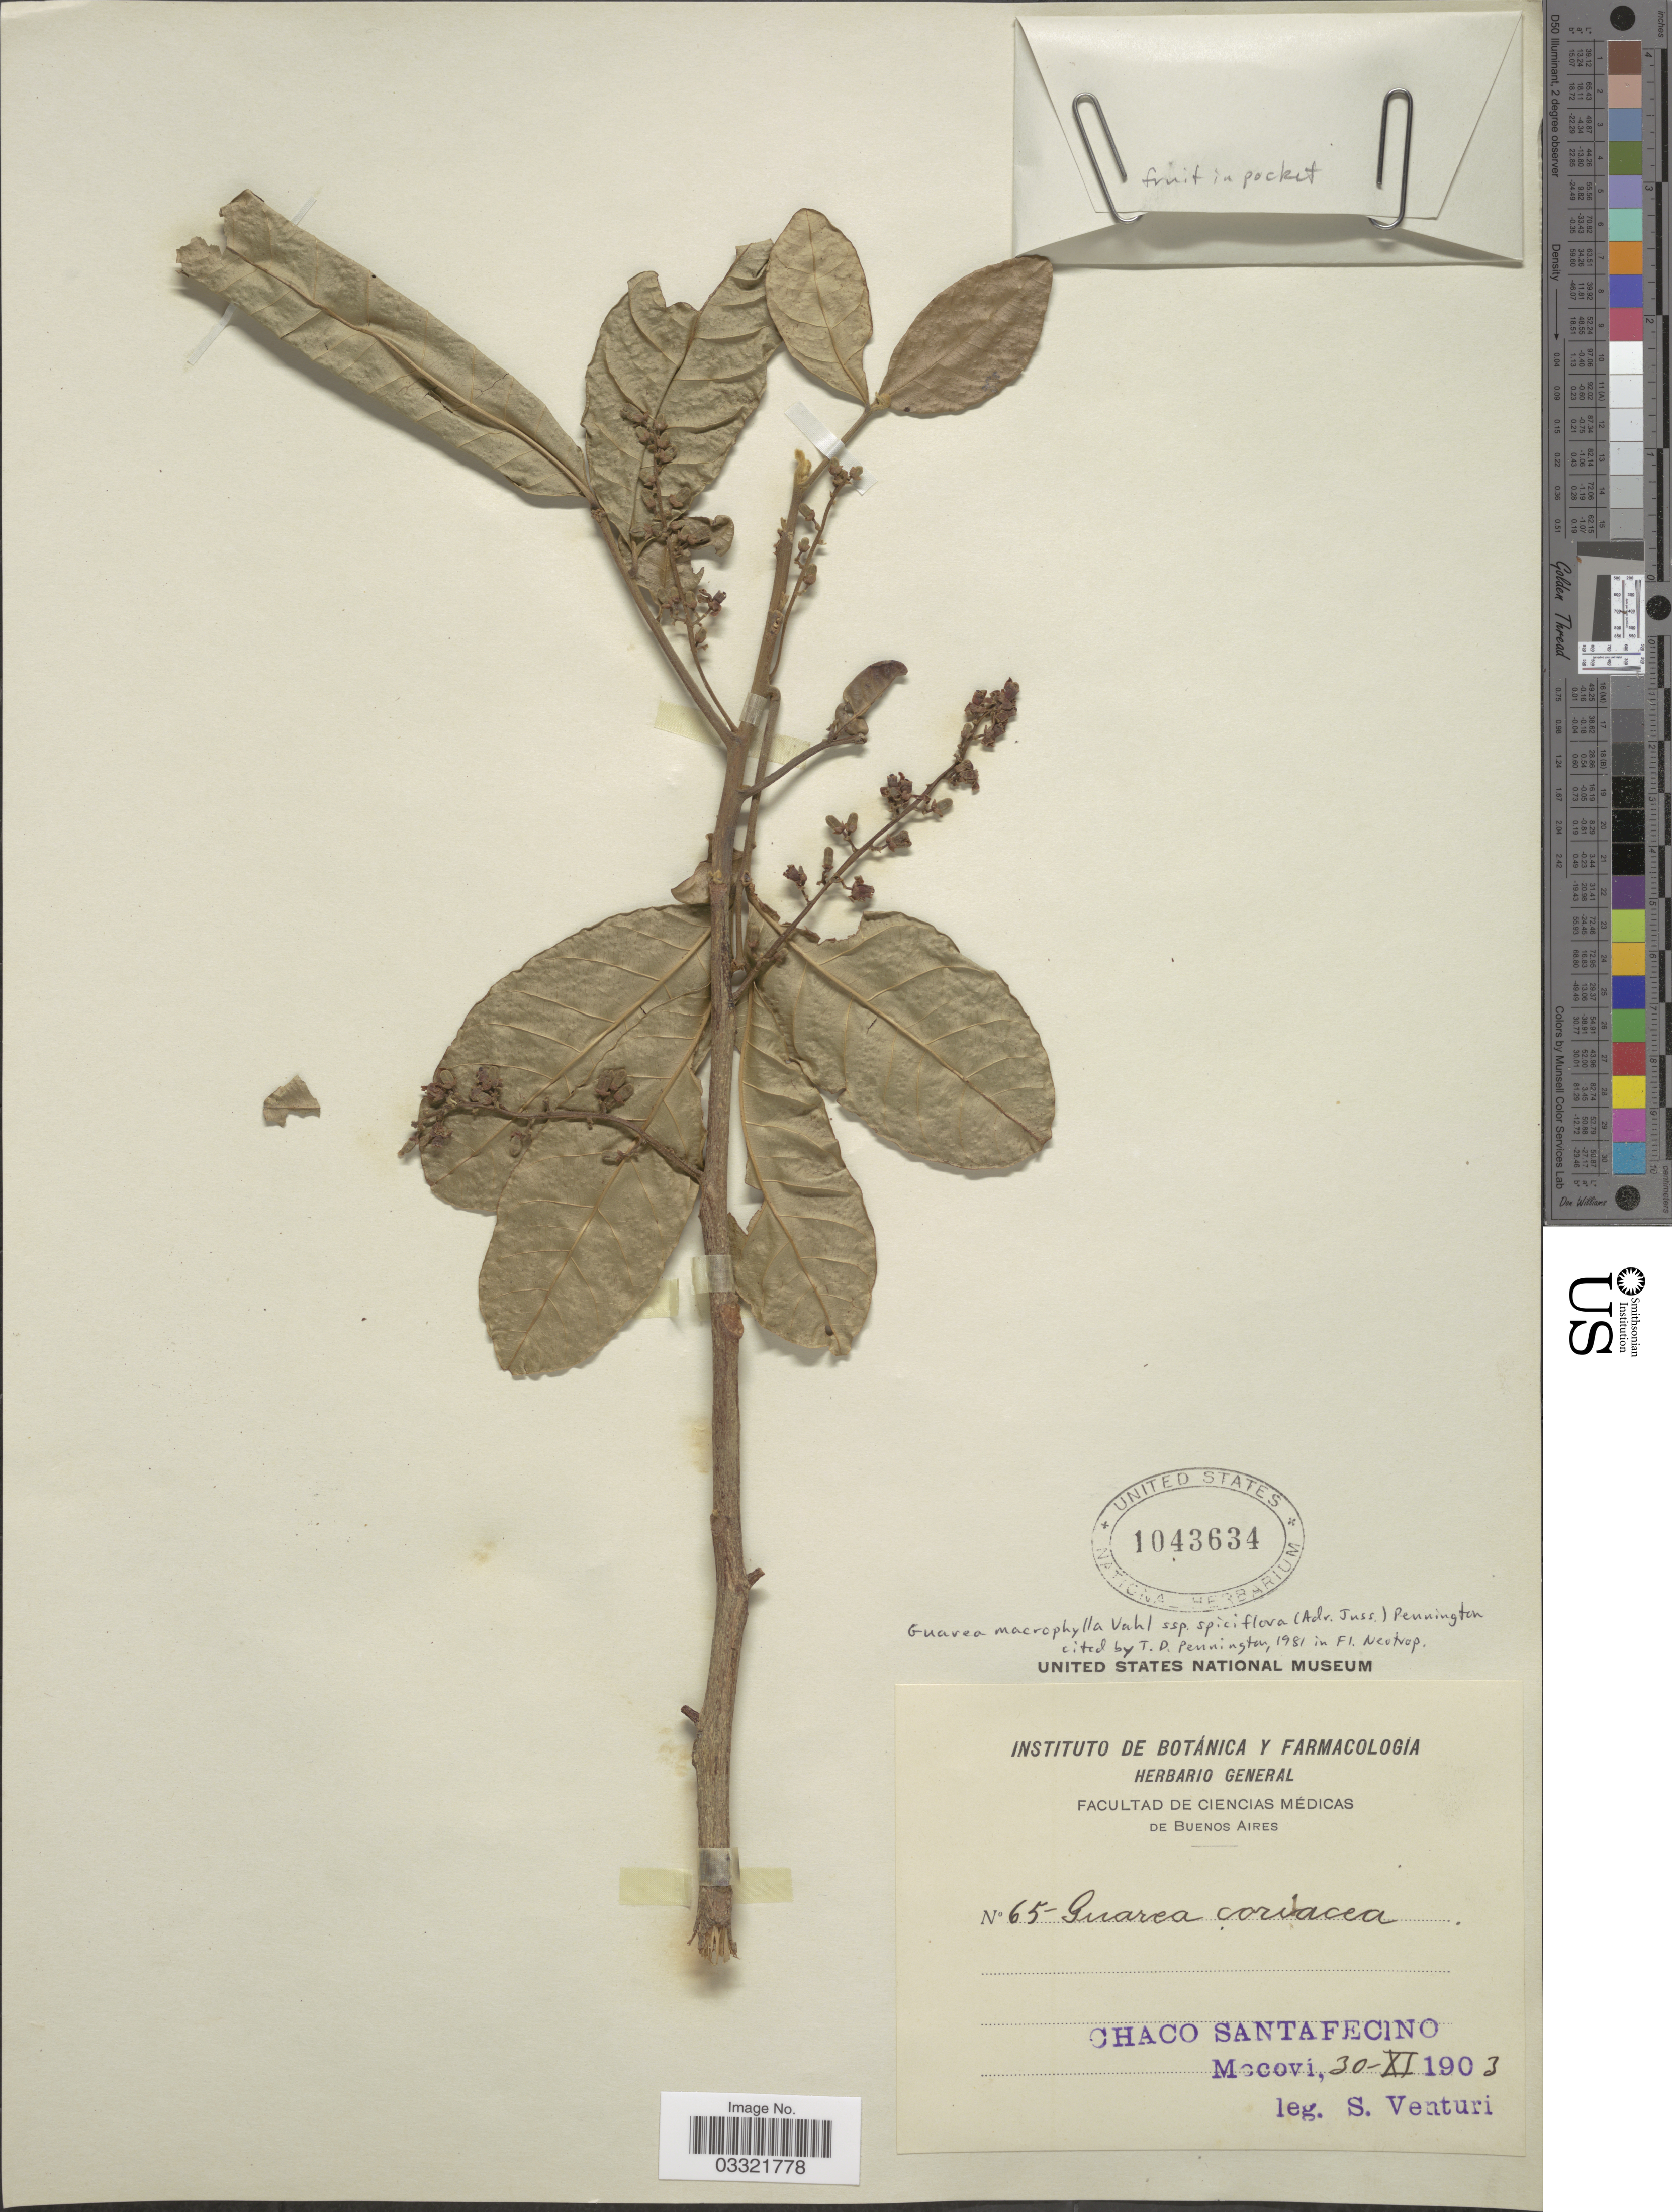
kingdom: Plantae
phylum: Tracheophyta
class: Magnoliopsida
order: Sapindales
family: Meliaceae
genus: Guarea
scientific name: Guarea macrophylla subsp. spiciflora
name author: (A. Juss.) T.D. Penn.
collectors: S. Venturi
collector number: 65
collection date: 1903-11-30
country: Argentina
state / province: Chaco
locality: Chaco Santafecino. Mocovi.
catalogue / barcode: US 1043634